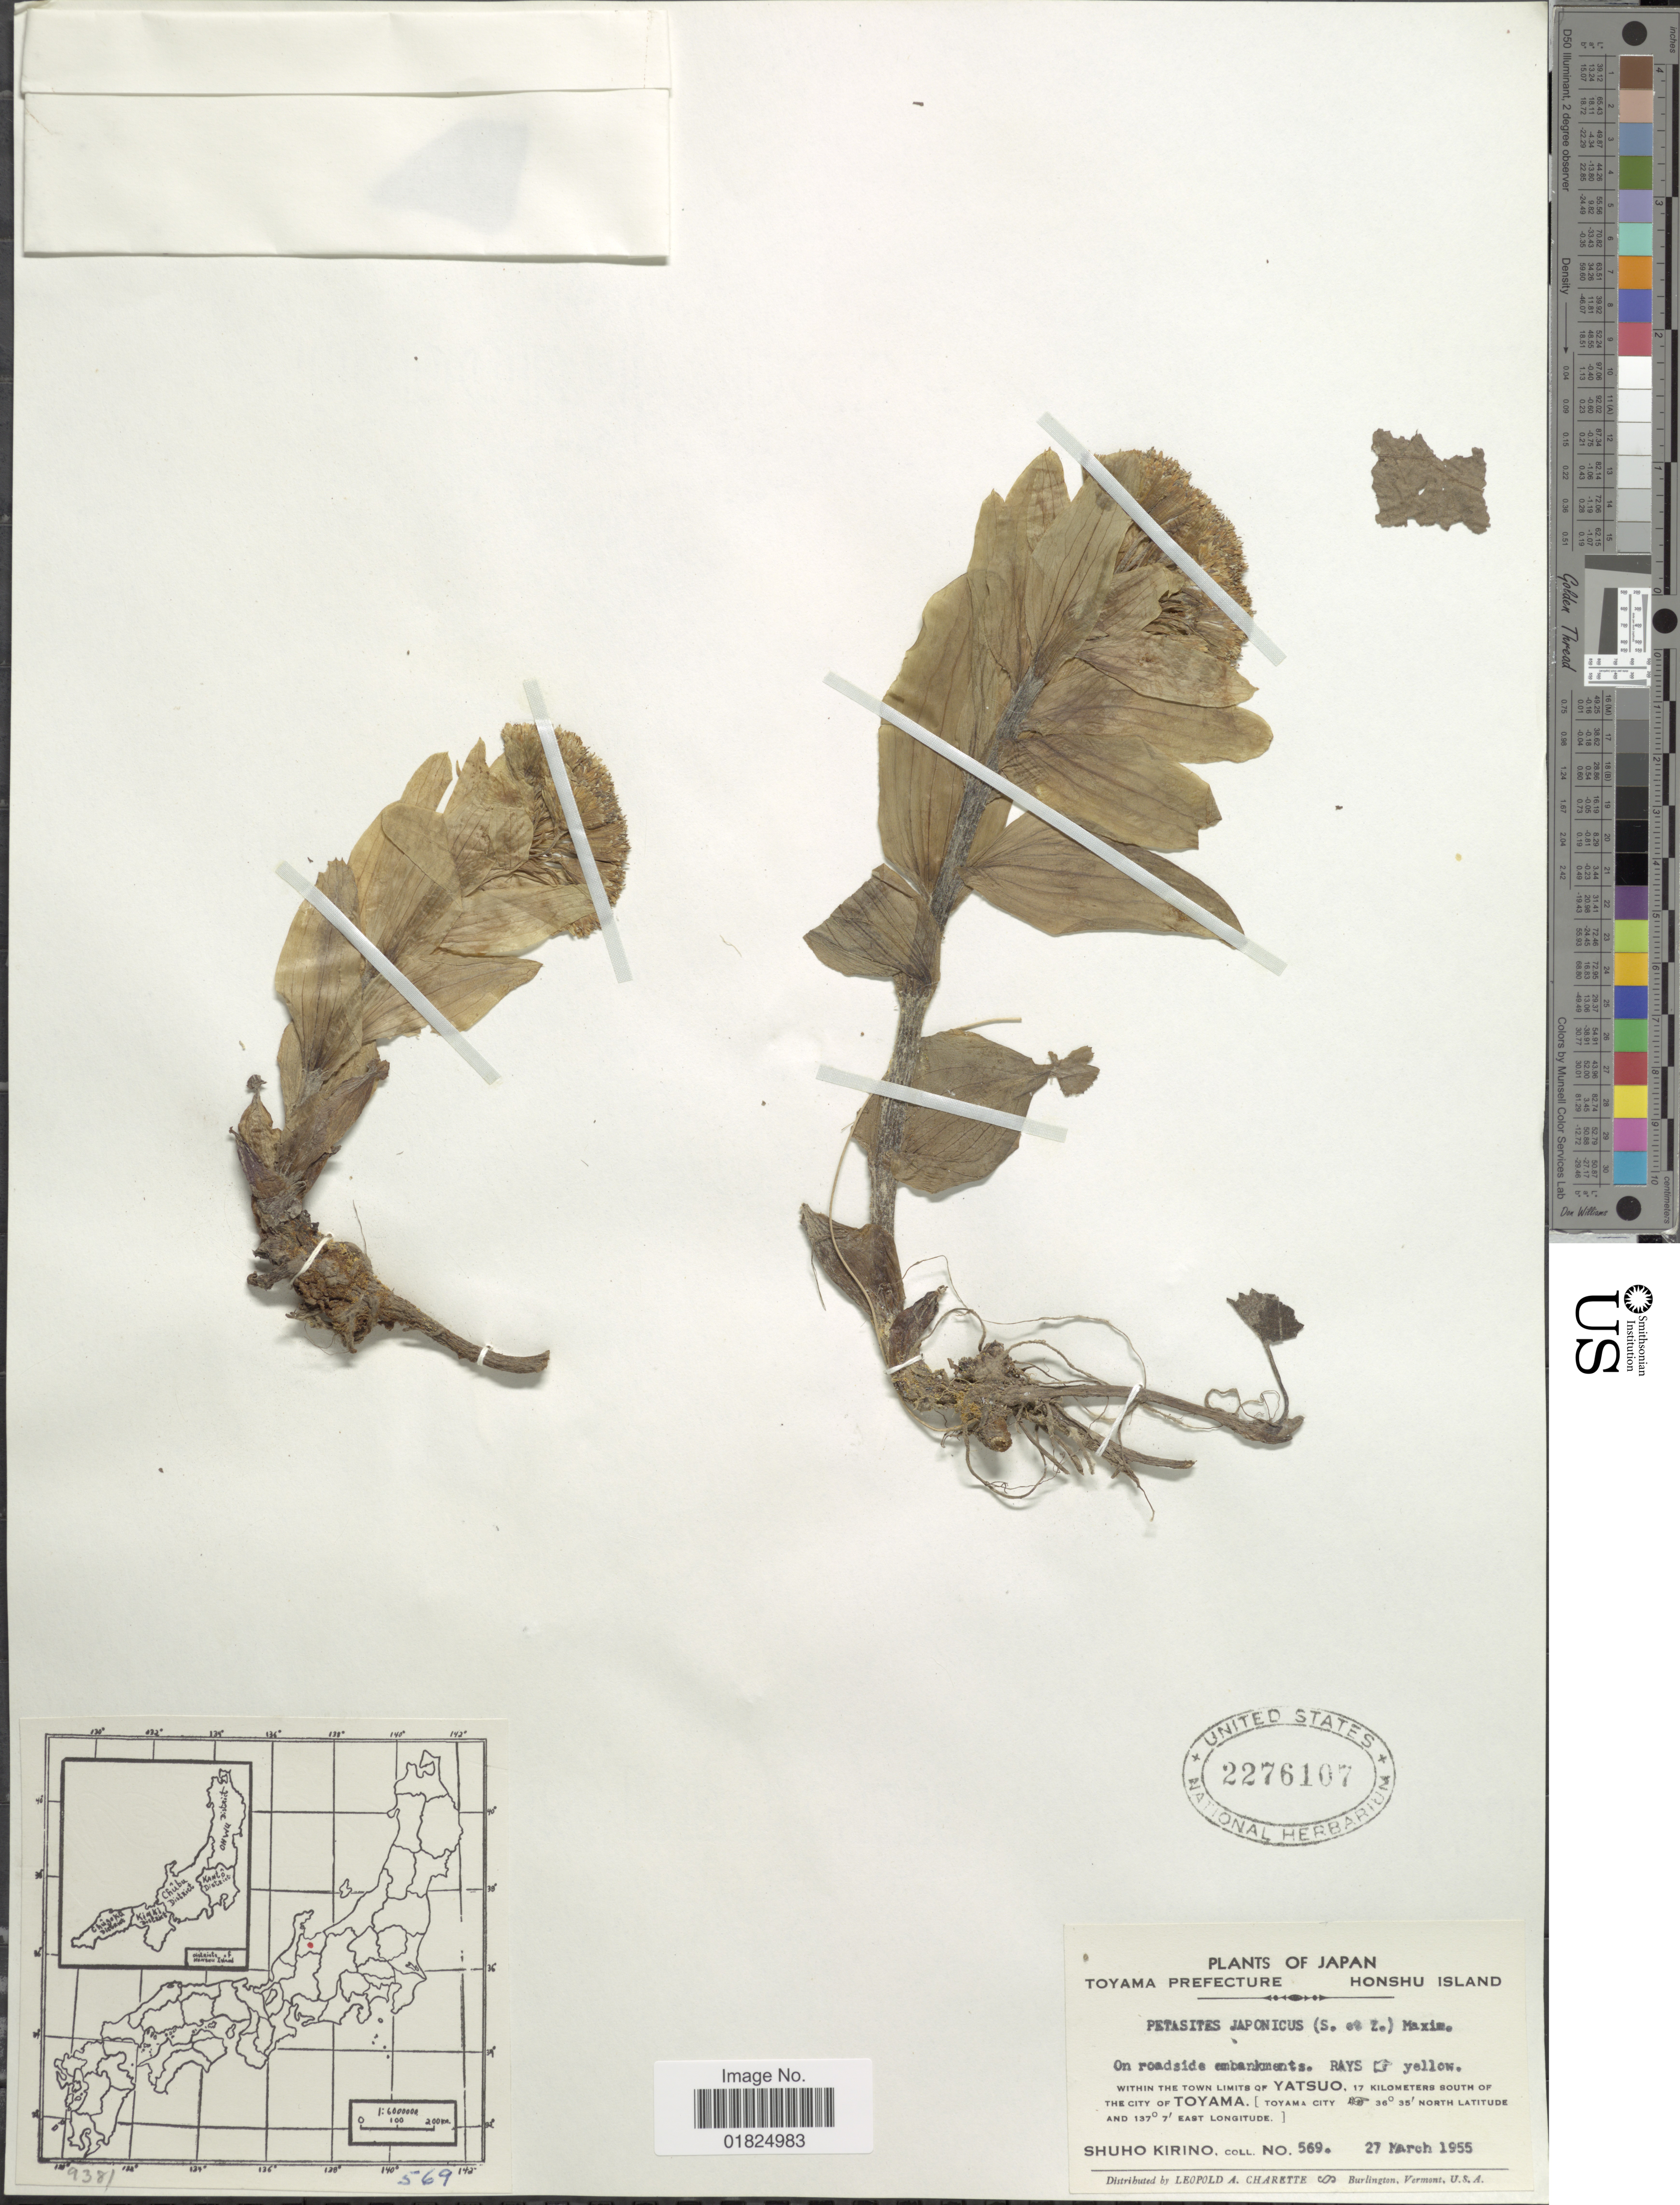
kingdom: Plantae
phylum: Tracheophyta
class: Magnoliopsida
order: Asterales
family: Asteraceae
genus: Petasites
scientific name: Petasites japonicus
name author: (Siebold & Zucc.) Maxim.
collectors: S. Kirino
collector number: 569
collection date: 1955-03-27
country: Japan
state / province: Toyama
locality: Toyama Prefecture, Honshu Island, On roadside embanksment, within the town Limits of Yatsuo, 17 kilometers south of the city of Toyama [Toyama City]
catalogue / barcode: US 2276107